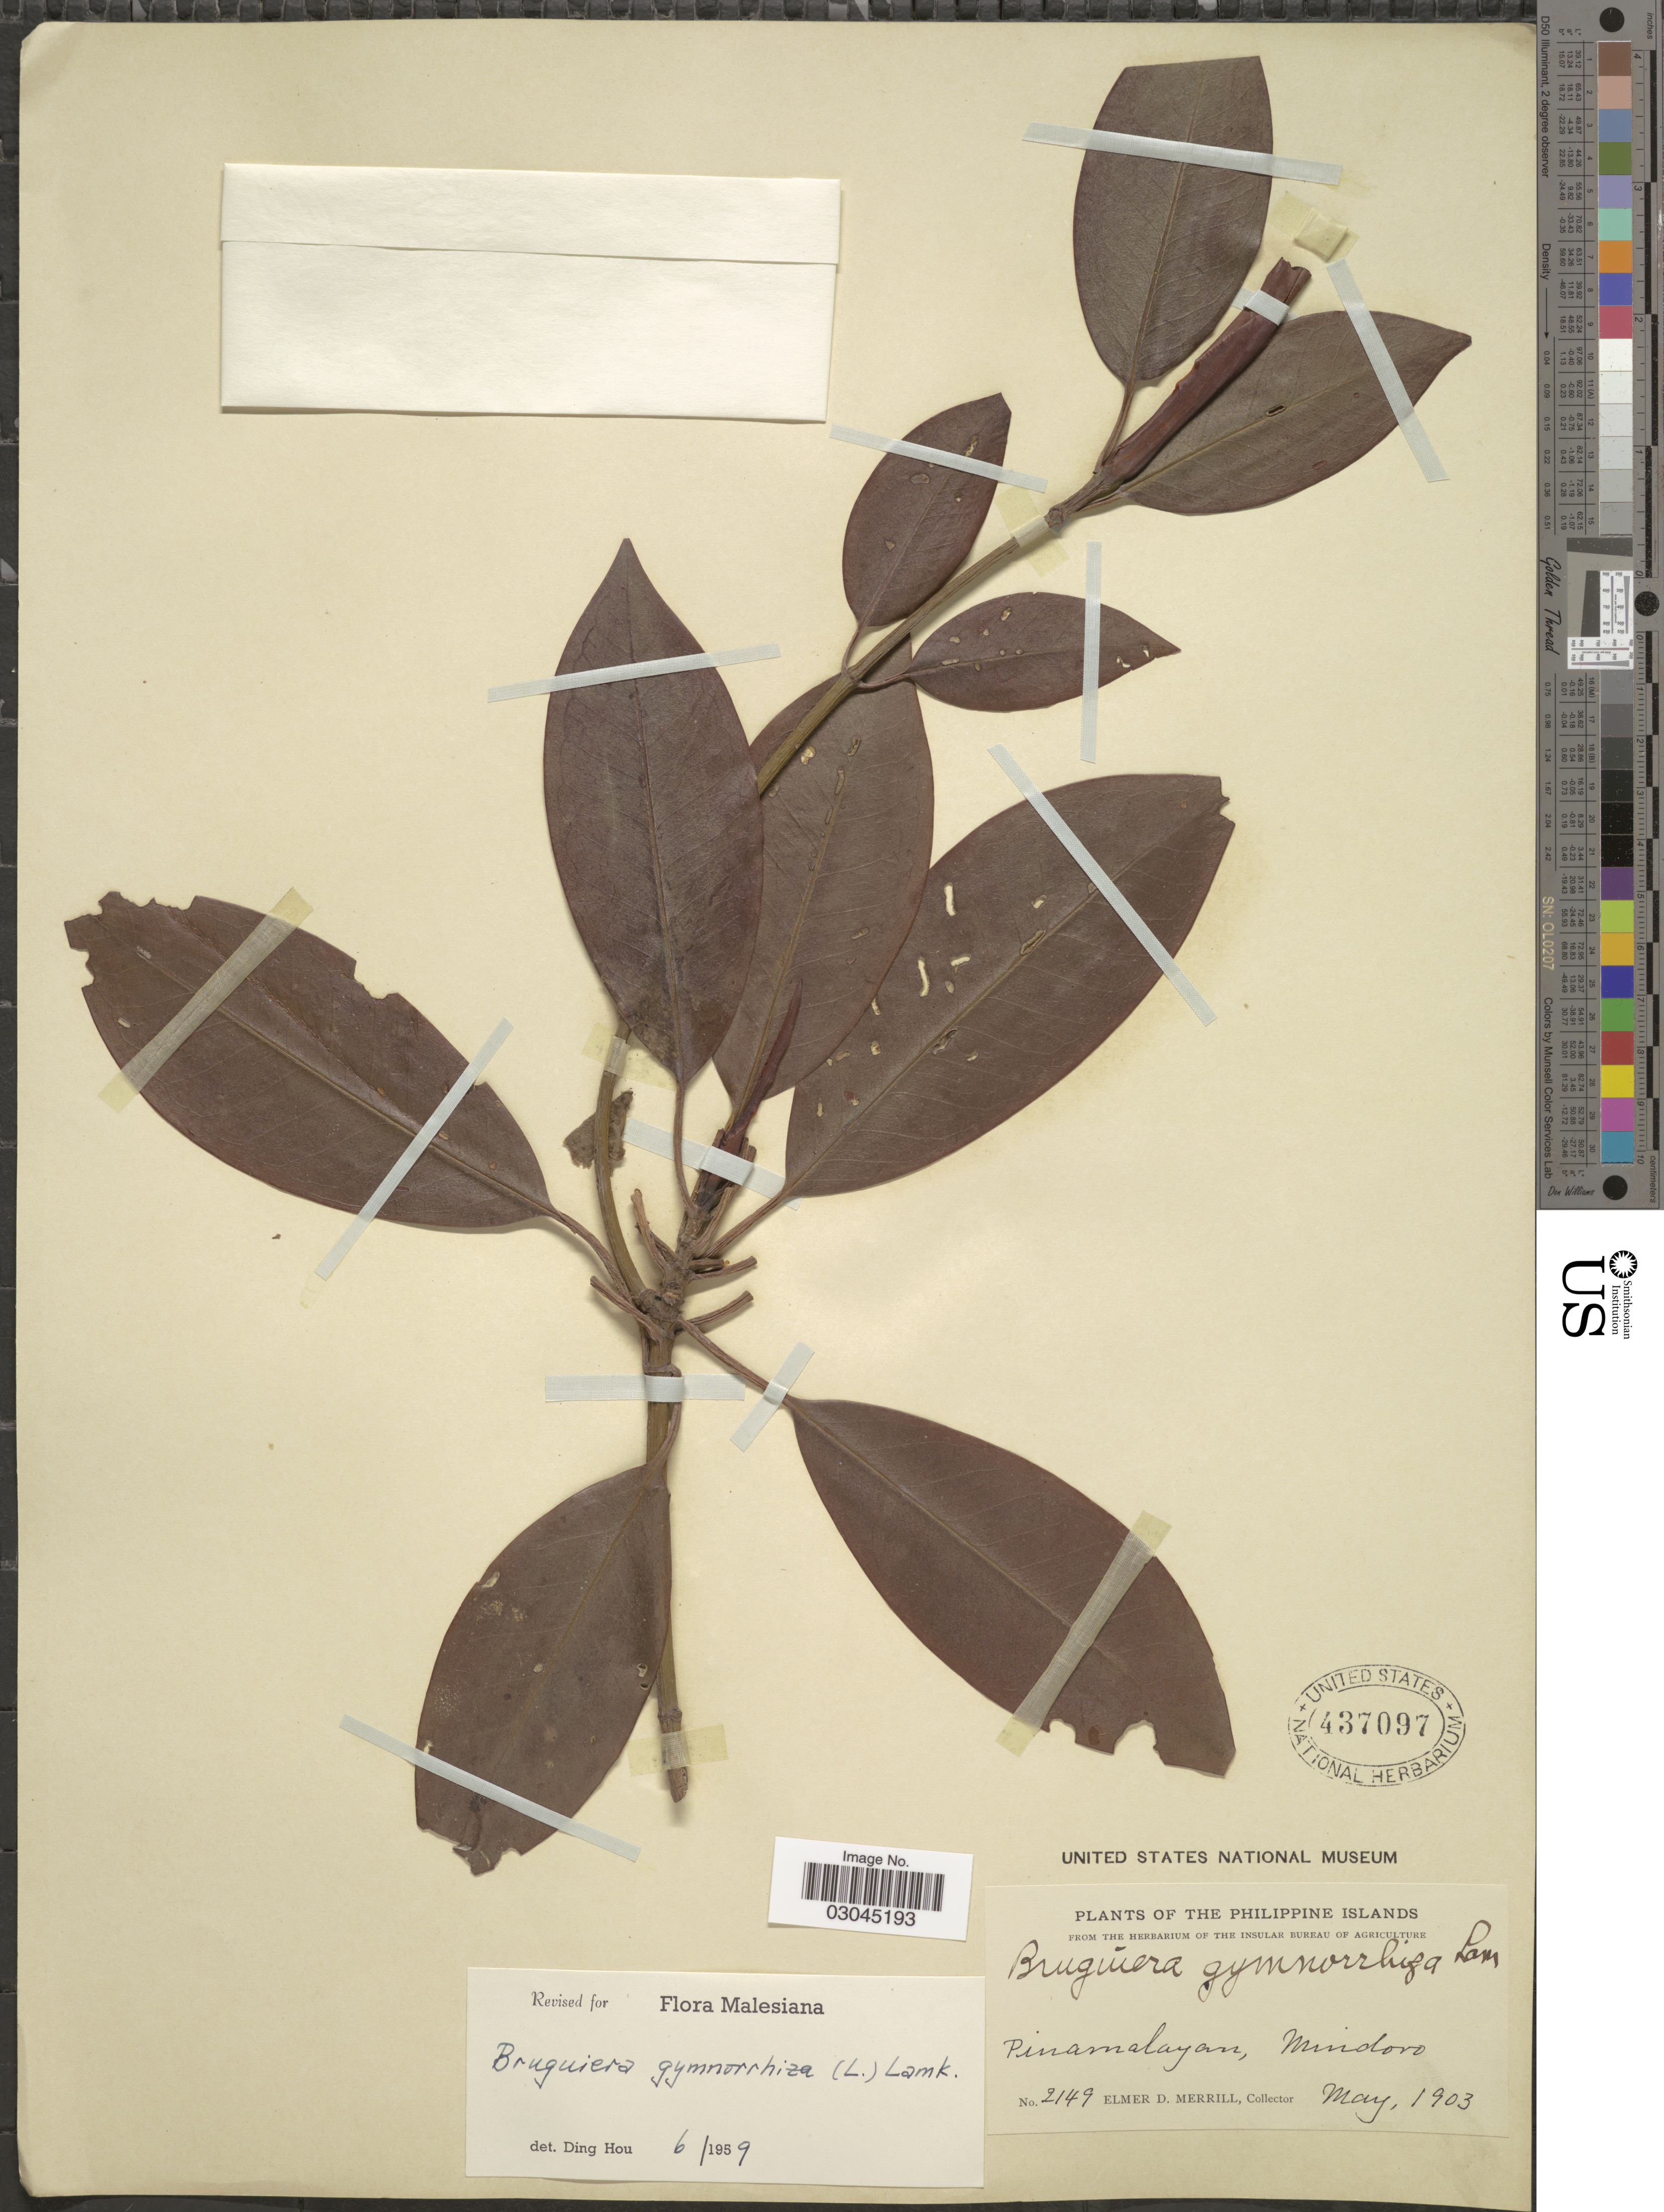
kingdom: Plantae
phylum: Tracheophyta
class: Magnoliopsida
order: Malpighiales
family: Rhizophoraceae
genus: Bruguiera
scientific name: Bruguiera gymnorhiza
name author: (L.) Savigny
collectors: E. D. Merrill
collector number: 2149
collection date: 1903-05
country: Philippines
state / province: Mimaropa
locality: Pinamalayan, Mindoro.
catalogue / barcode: US 437097